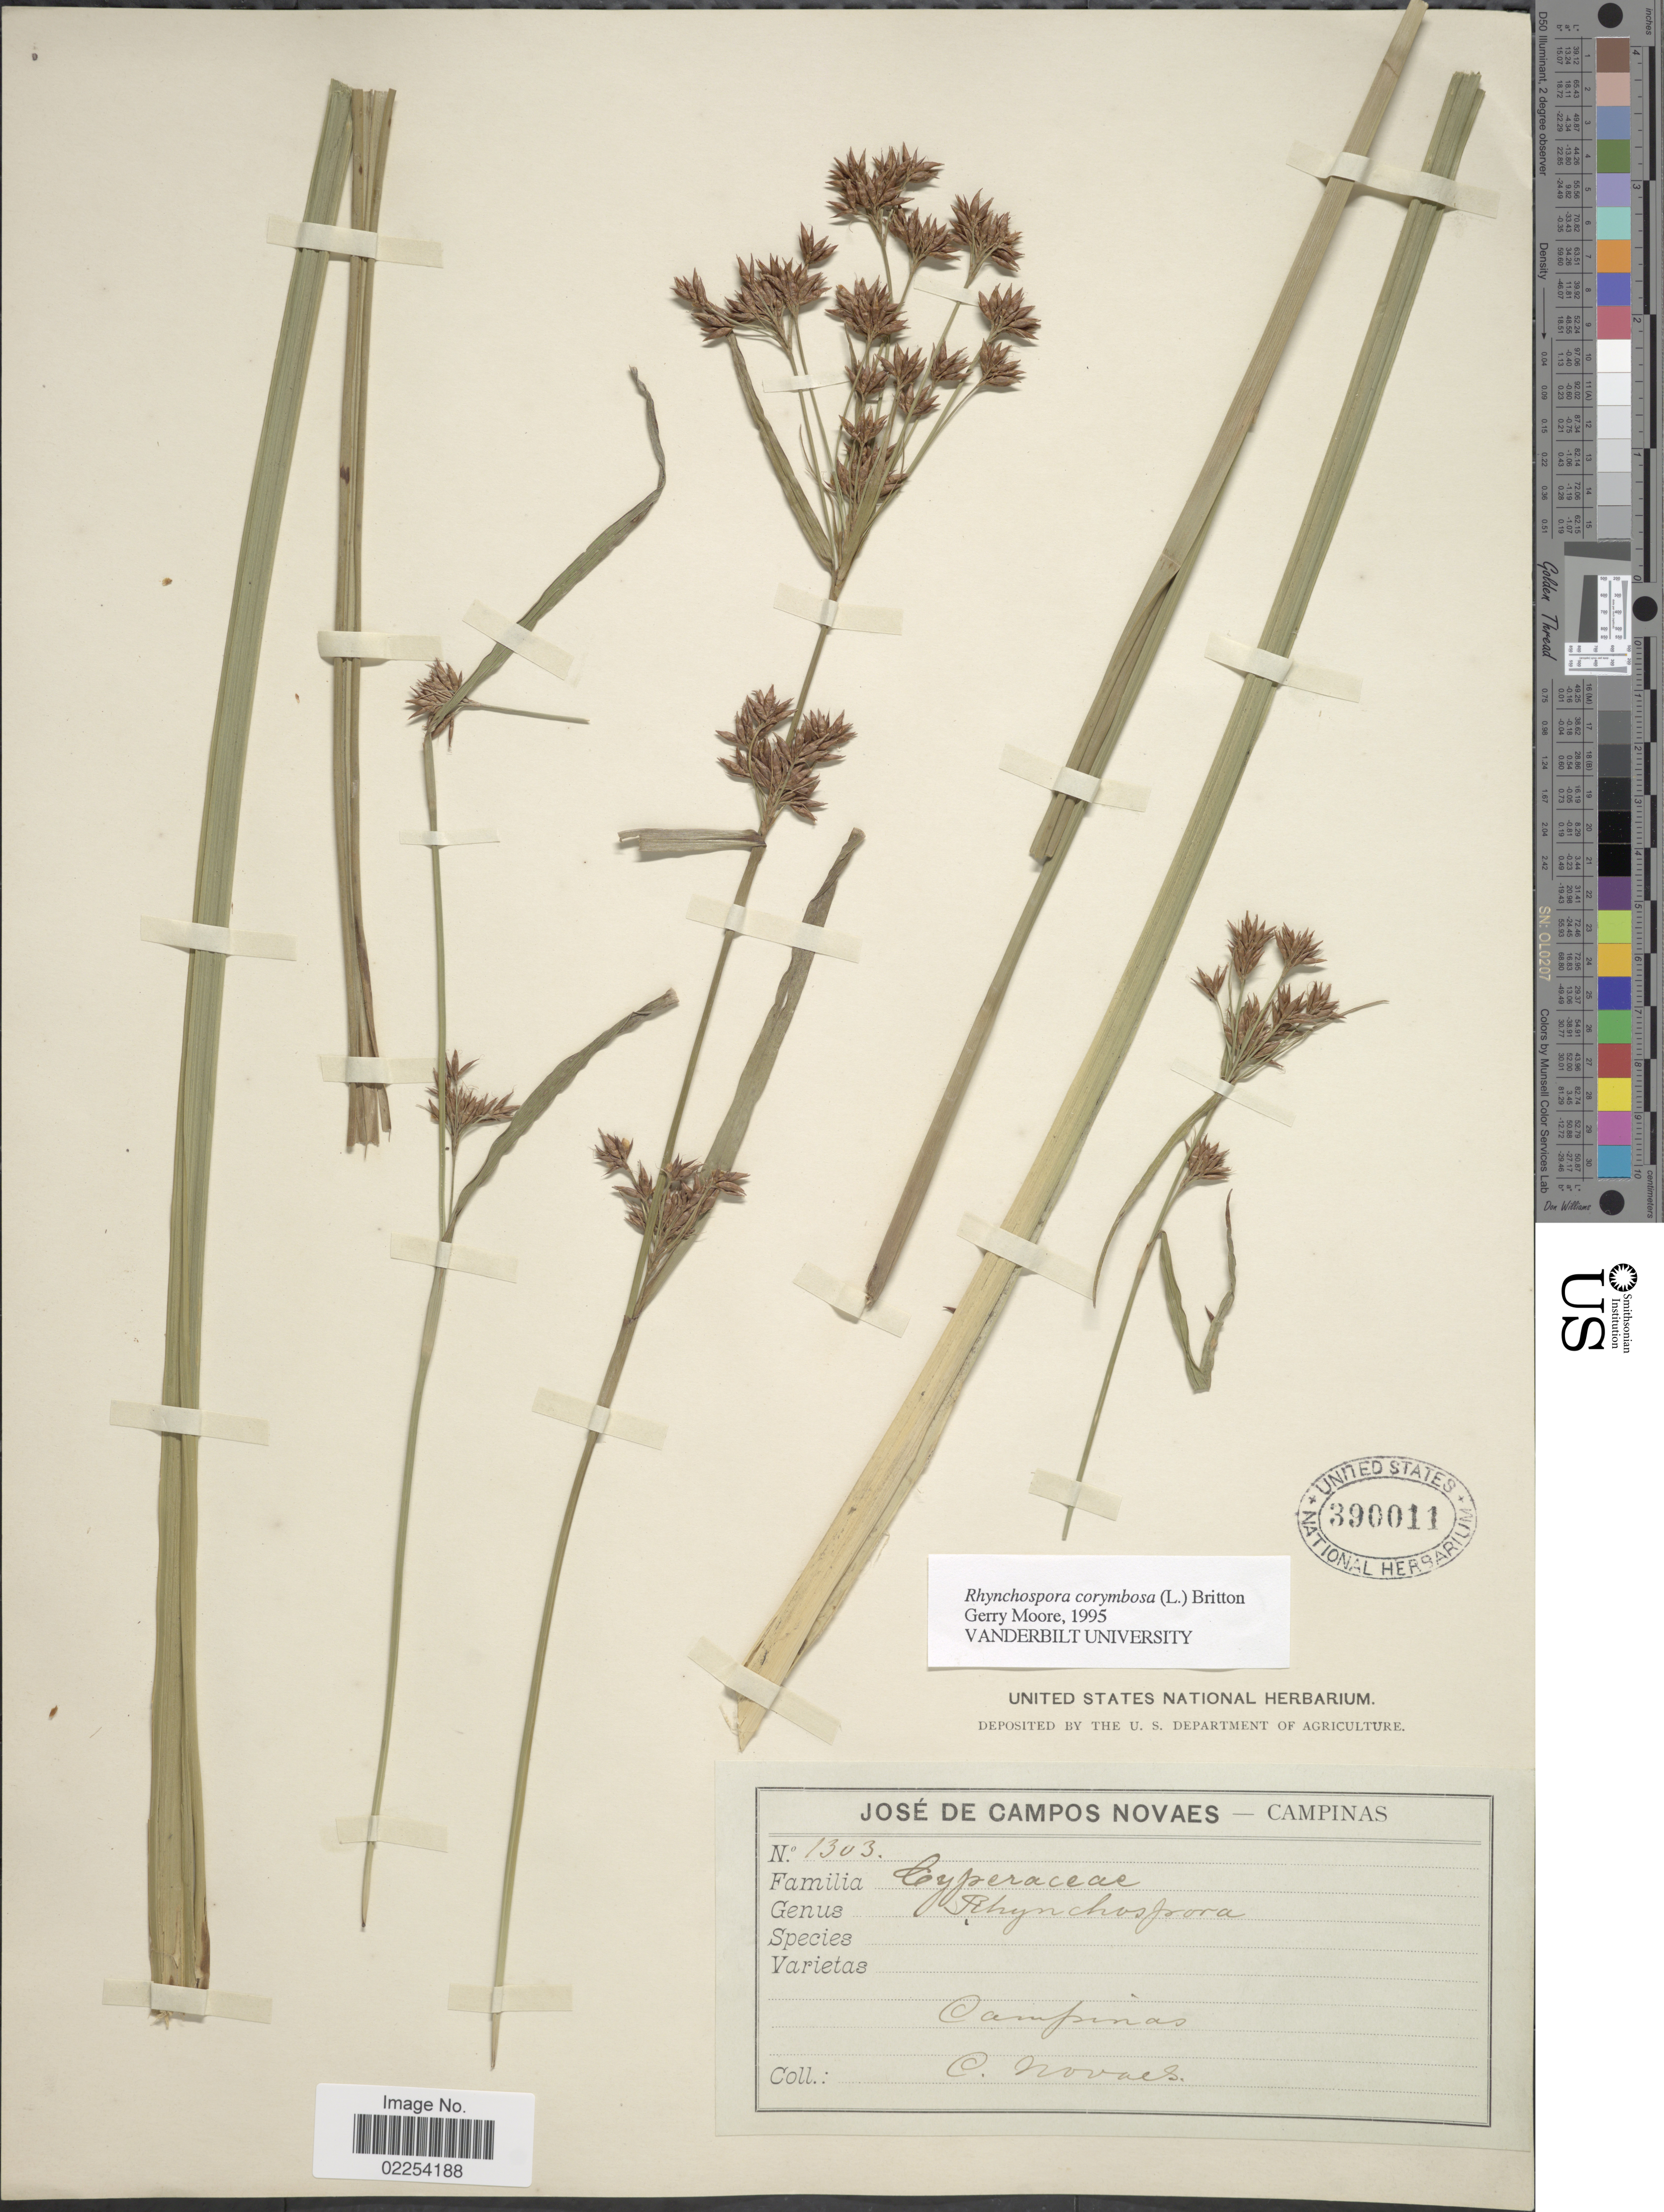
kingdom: Plantae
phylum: Tracheophyta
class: Liliopsida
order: Poales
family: Cyperaceae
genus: Rhynchospora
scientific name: Rhynchospora corymbosa var. asperula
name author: (Nees) Kük.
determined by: Weber, P., (ICN), Universidade Federal do Rio Grande do Sul (BRAZIL)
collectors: C. Novaes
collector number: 1303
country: Brazil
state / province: São Paulo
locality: Campinas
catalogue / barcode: US 390011